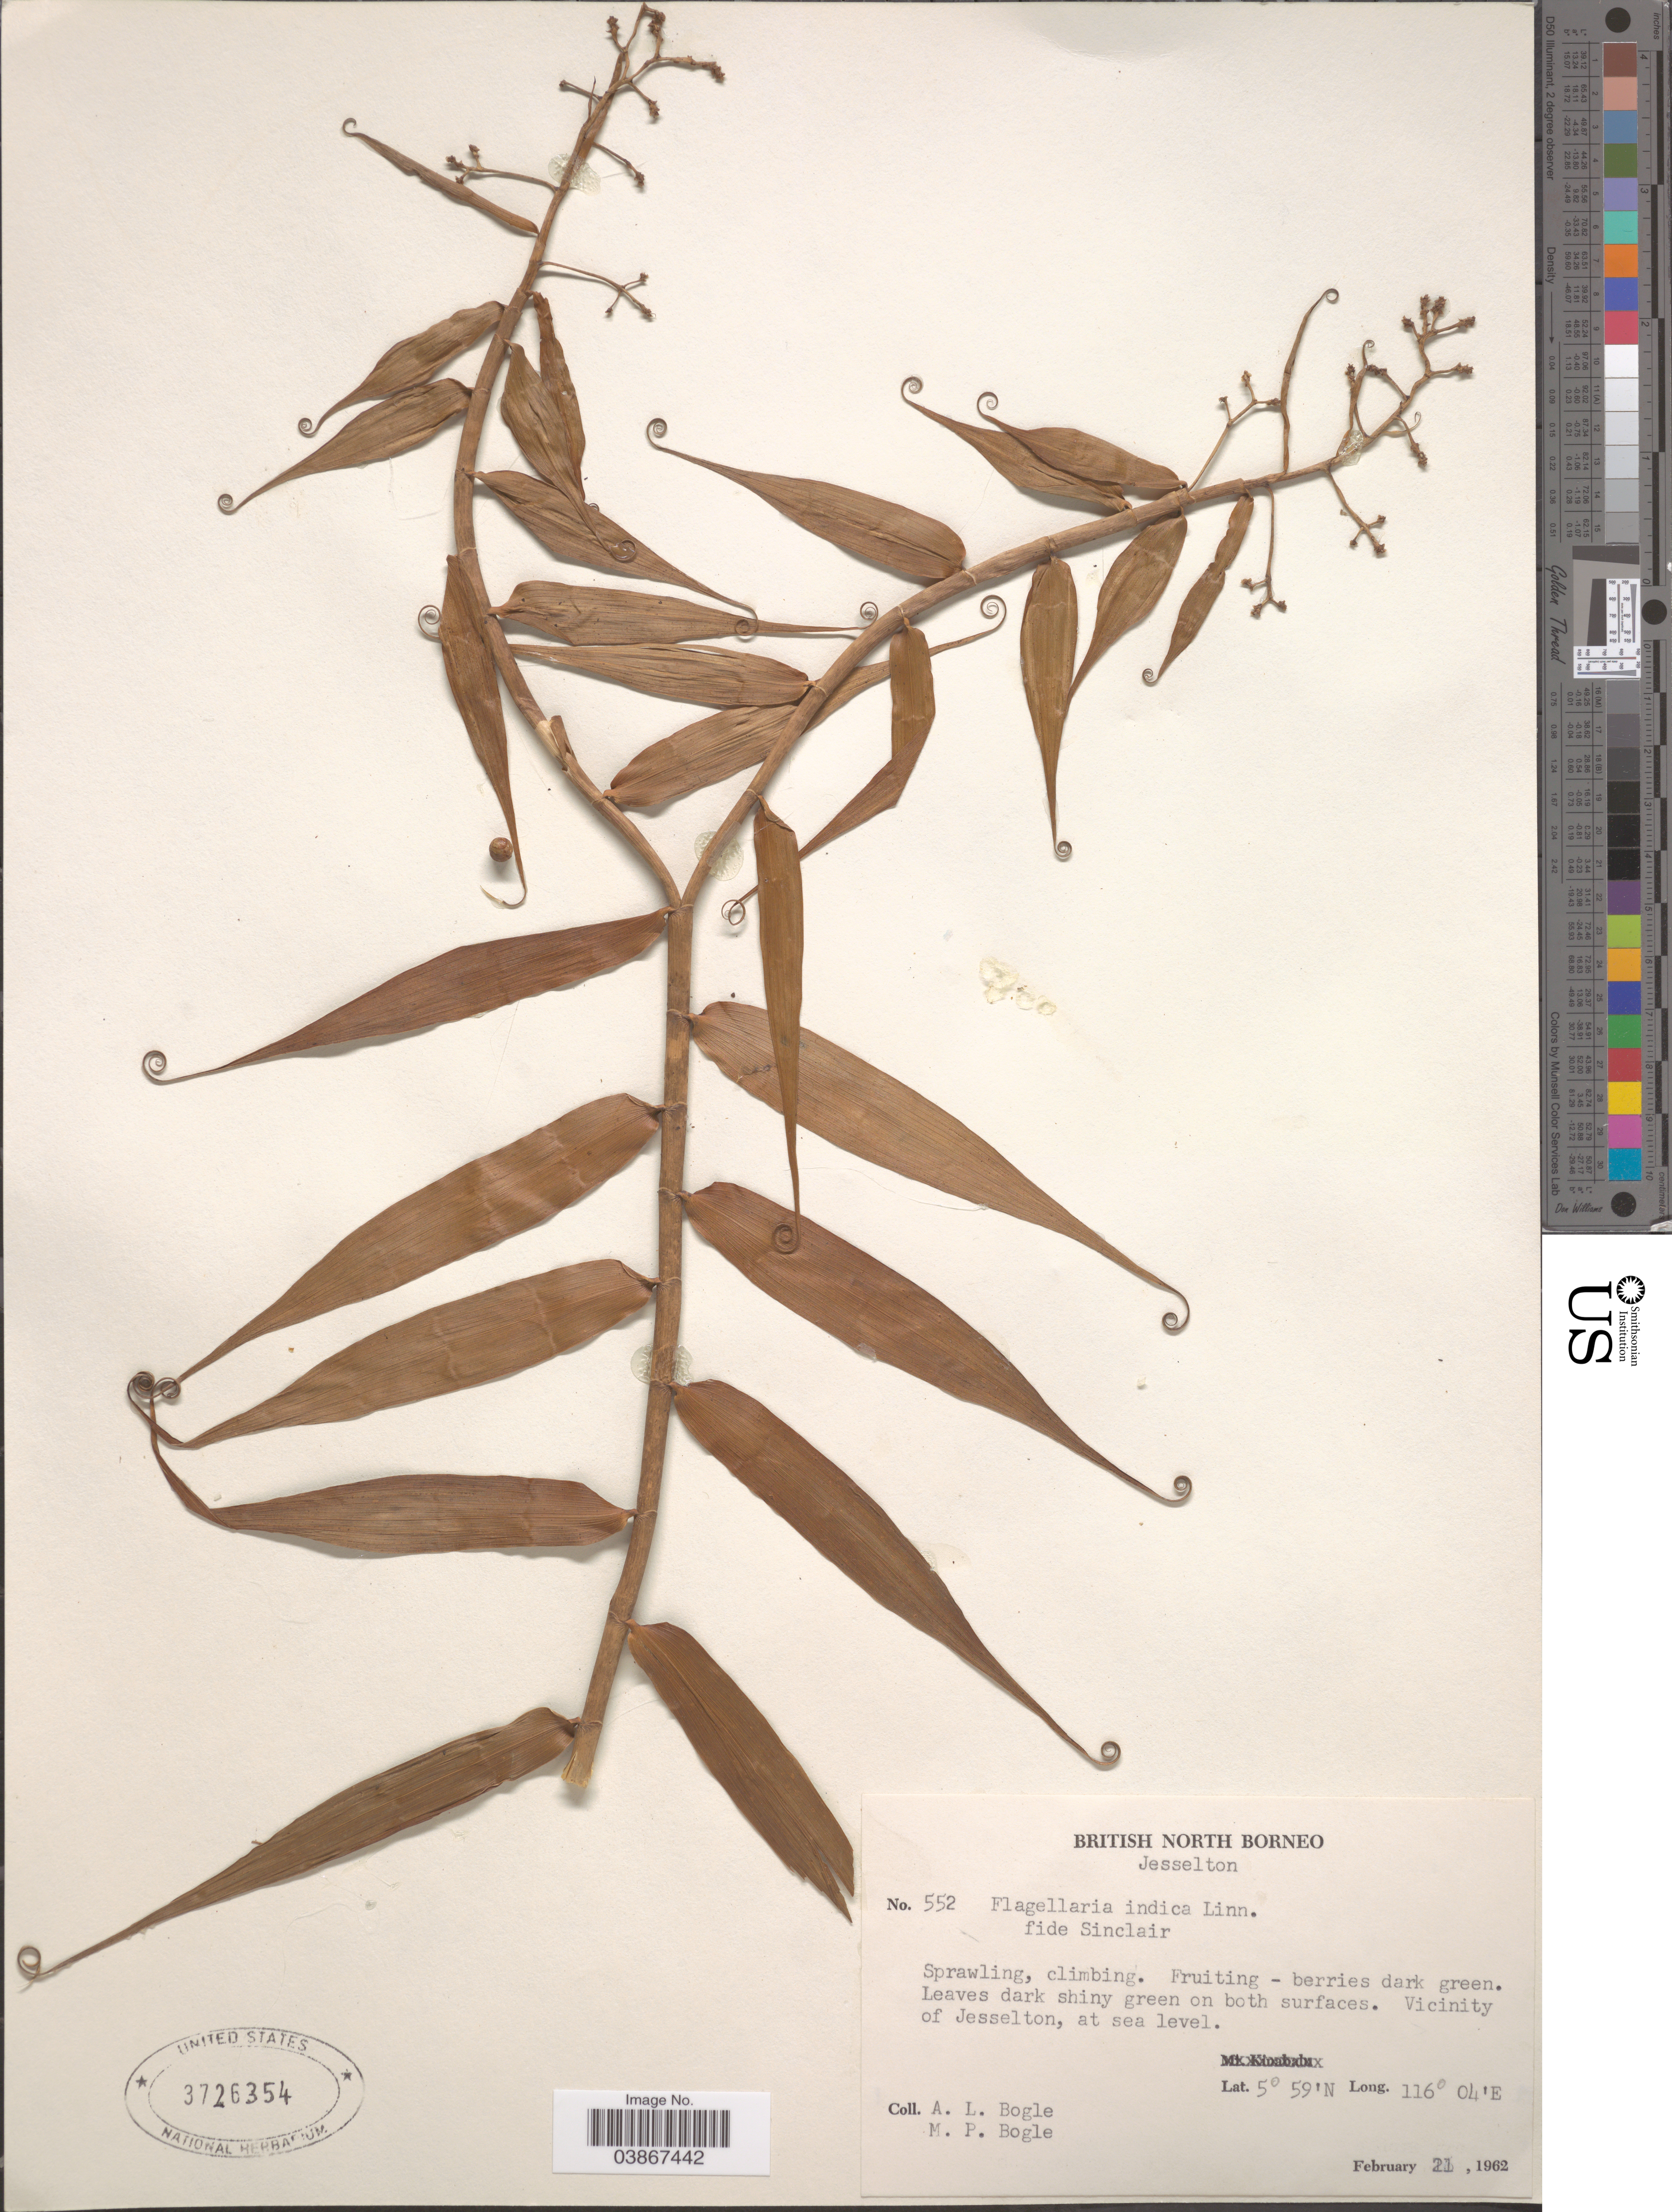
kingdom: Plantae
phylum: Tracheophyta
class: Liliopsida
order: Poales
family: Flagellariaceae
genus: Flagellaria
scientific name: Flagellaria indica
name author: L.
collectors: Bogle, A.L. & M. Bogle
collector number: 552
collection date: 1962-02-21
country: Malaysia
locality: British North Borneo. Jesselton. Vicinity of Jesselton.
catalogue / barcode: US 3726354